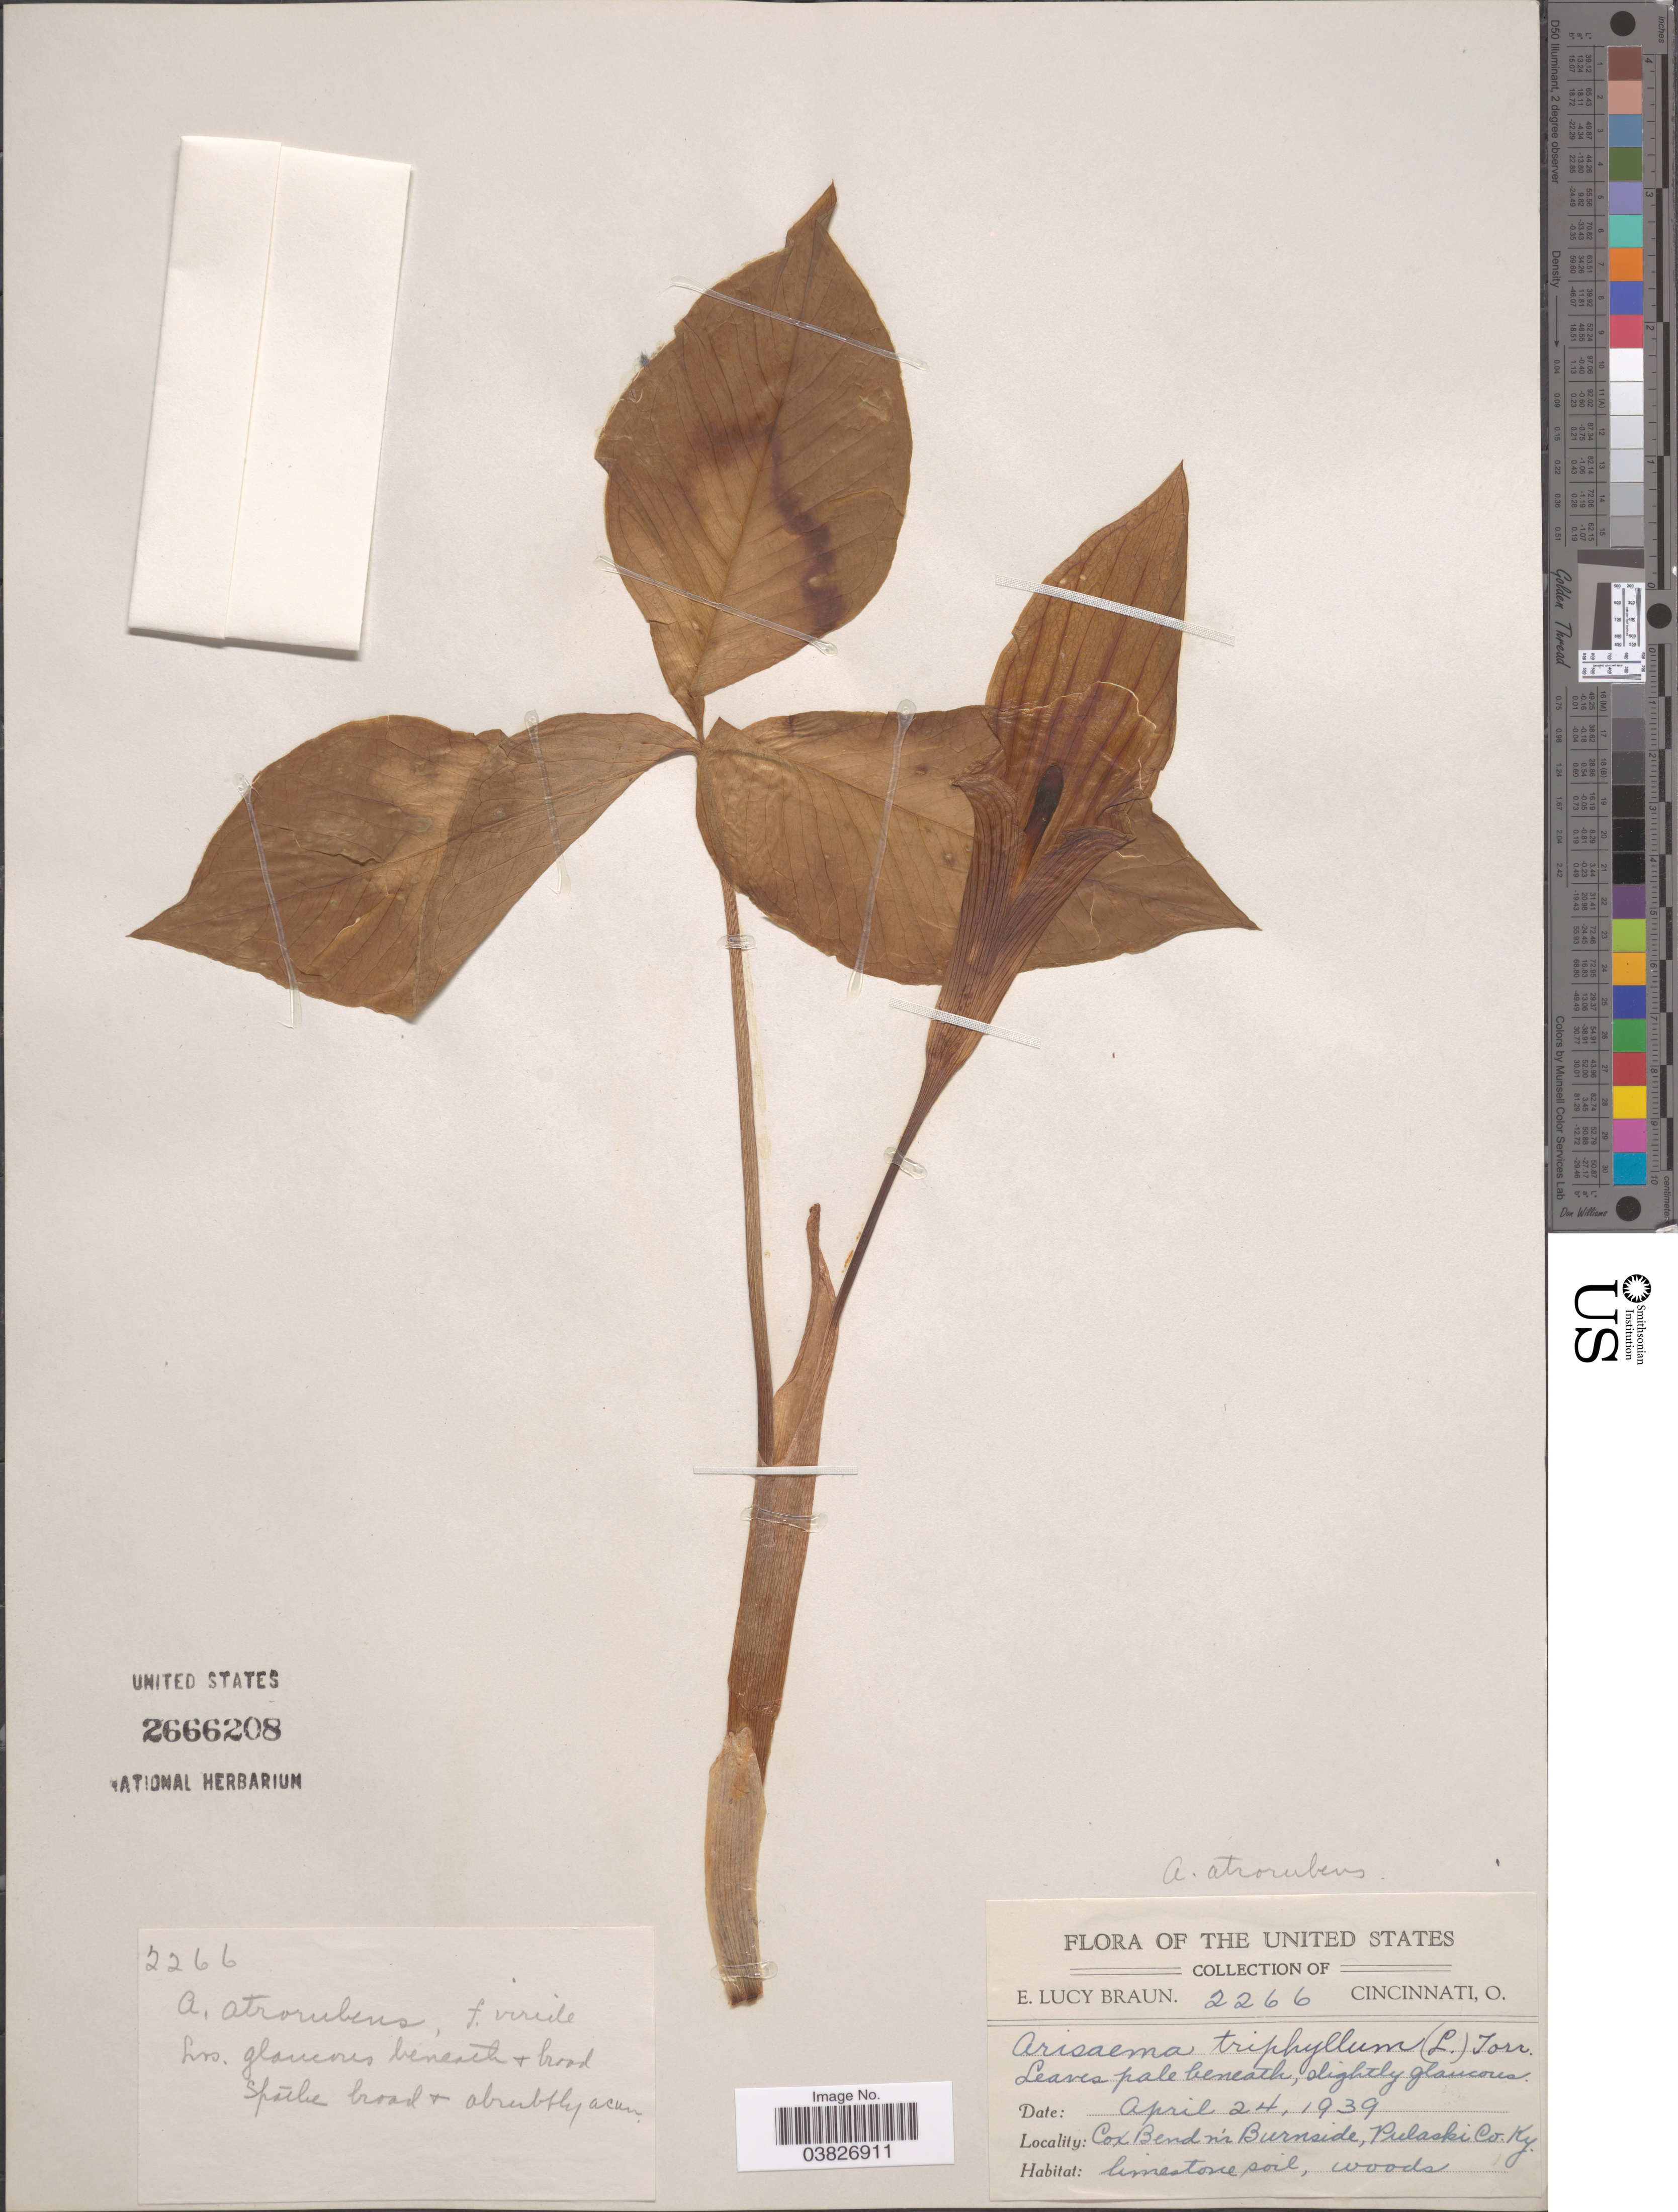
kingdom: Plantae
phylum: Tracheophyta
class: Liliopsida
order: Alismatales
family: Araceae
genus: Arisaema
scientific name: Arisaema atrorubens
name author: (Aiton) Blume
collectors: E. L. Braun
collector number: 2266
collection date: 1939-04-24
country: United States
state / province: Kentucky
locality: Cox Bend nr Burnside, Pulaski Co.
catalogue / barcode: US 2666208